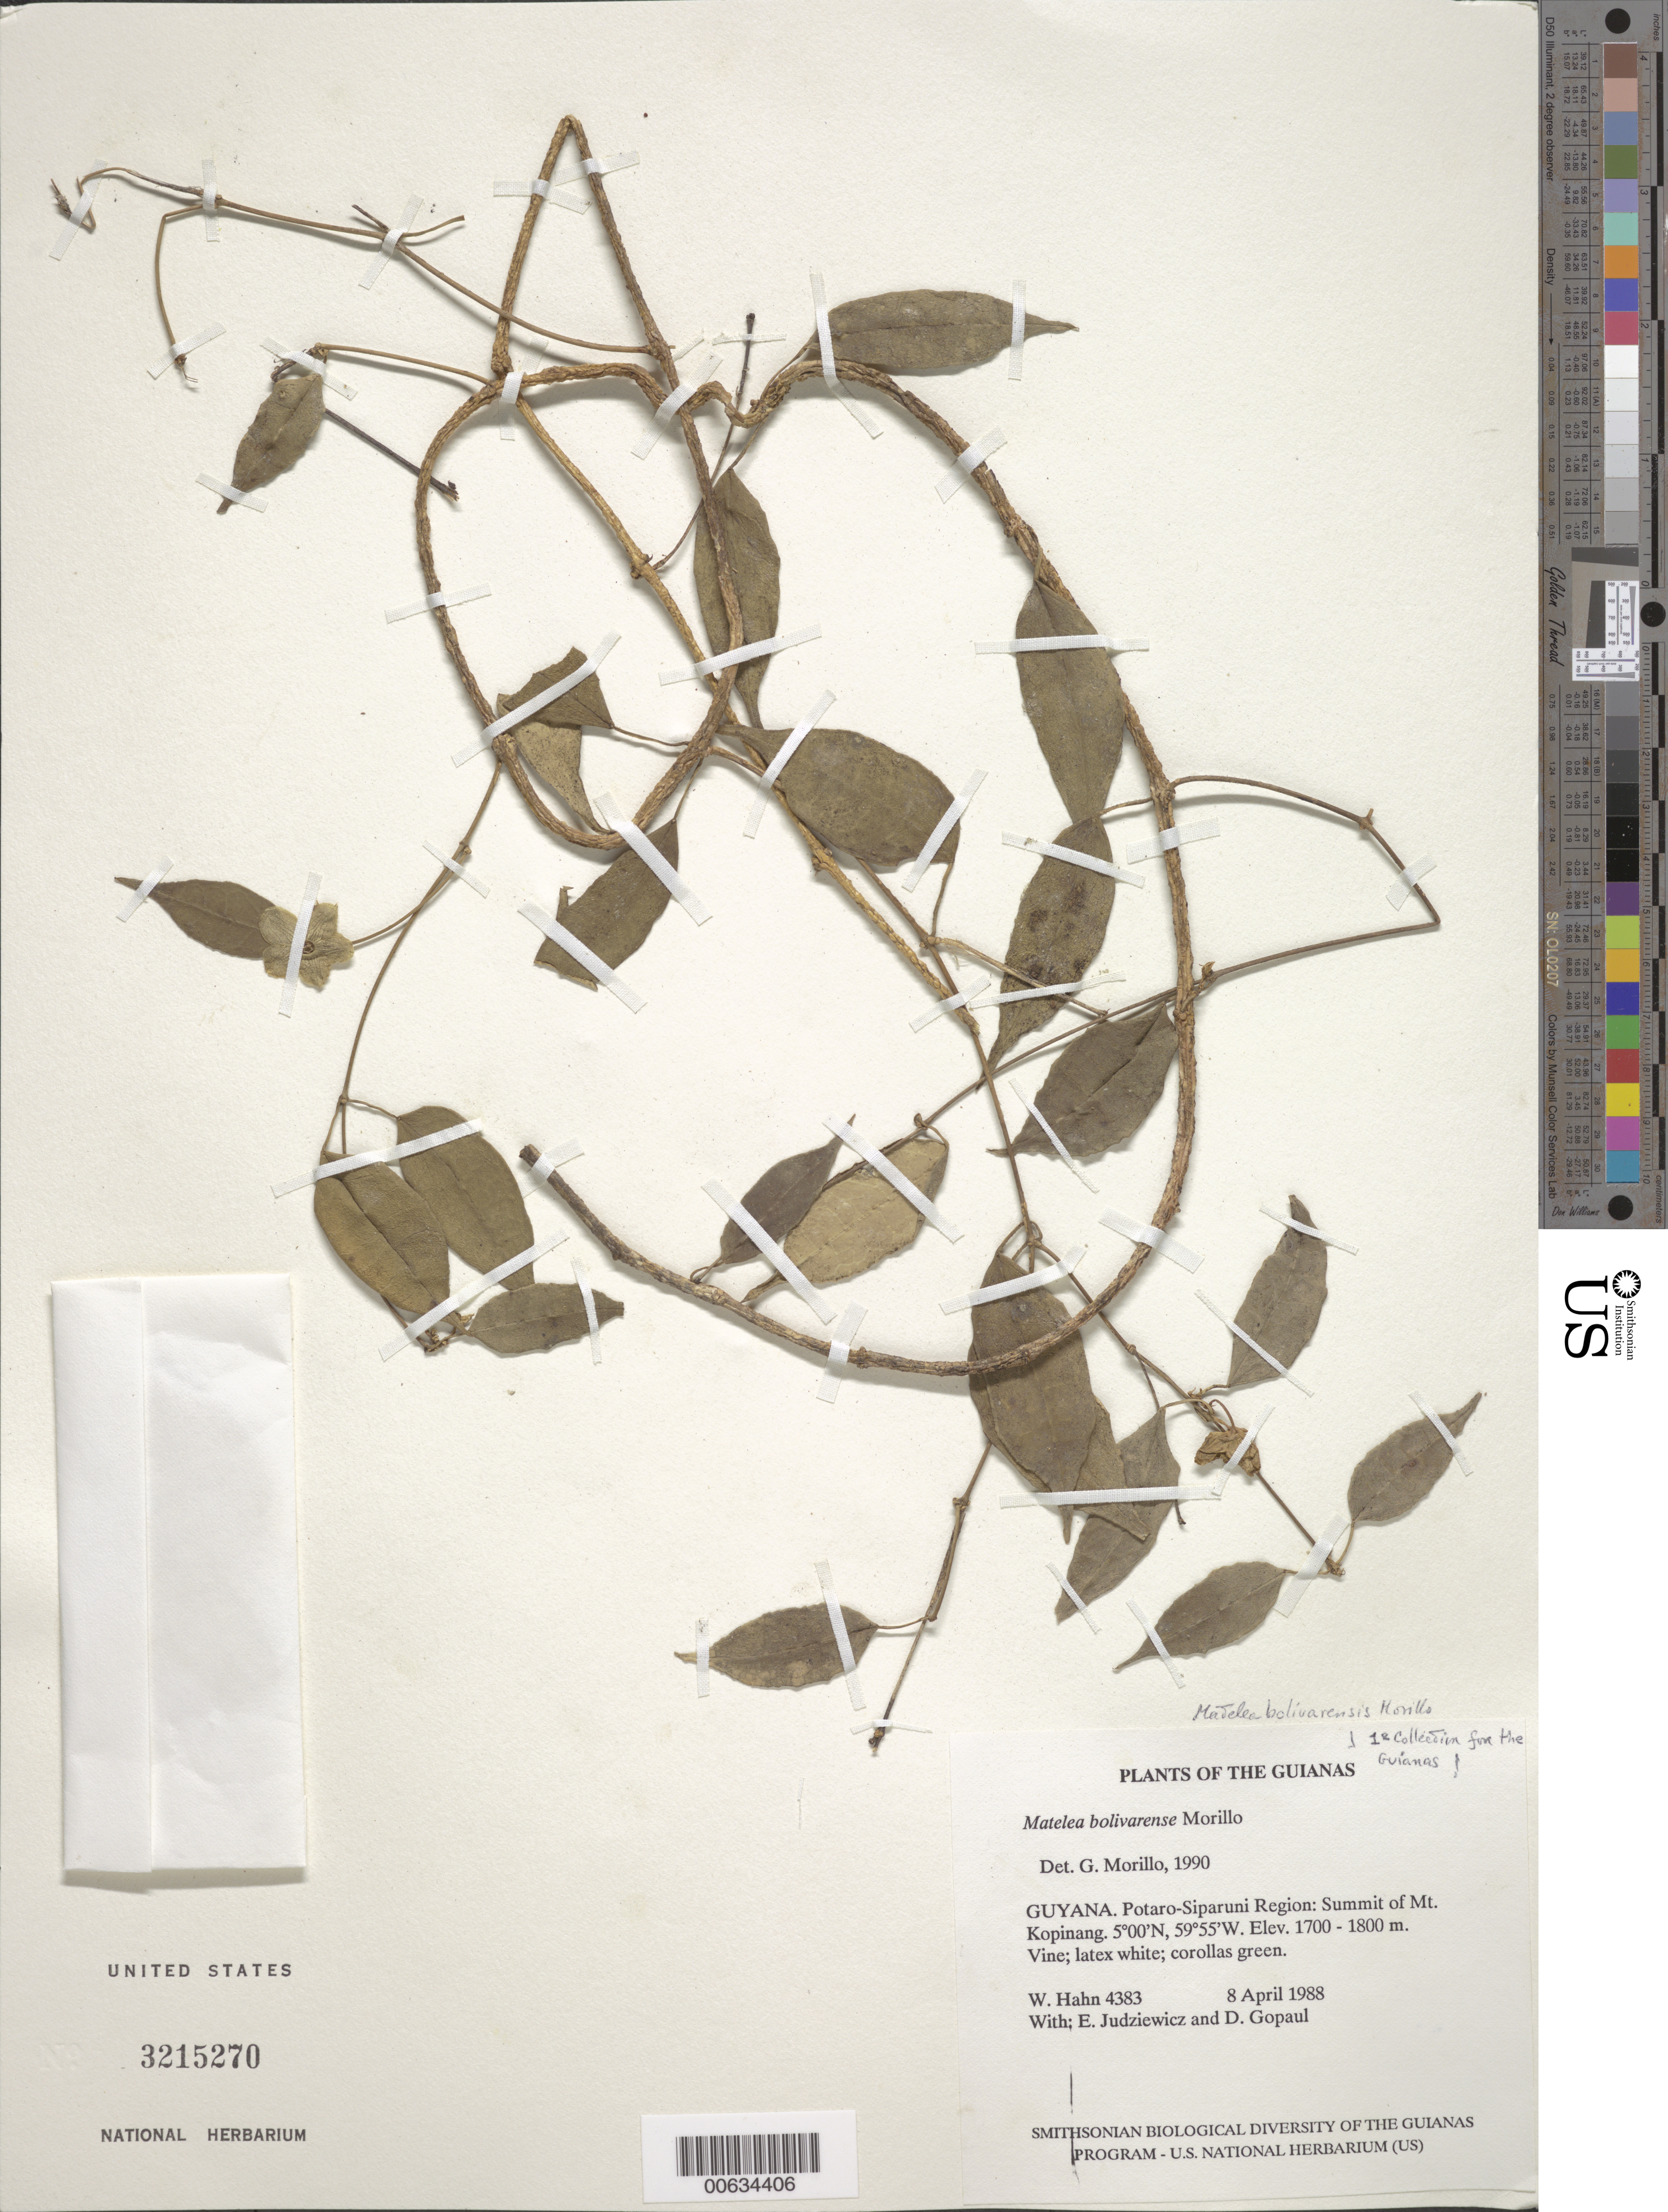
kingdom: Plantae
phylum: Tracheophyta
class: Magnoliopsida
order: Gentianales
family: Apocynaceae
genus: Matelea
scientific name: Matelea bolivarensis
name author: Morillo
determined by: Morillo, G. N.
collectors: W. Hahn, E. J. Judziewicz & D. Gopaul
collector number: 4383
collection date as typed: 8 April 1988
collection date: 1988-04-08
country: Guyana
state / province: Potaro-Siparuni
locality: Summit of Mt. Kopinang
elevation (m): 1700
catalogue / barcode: US 3215270